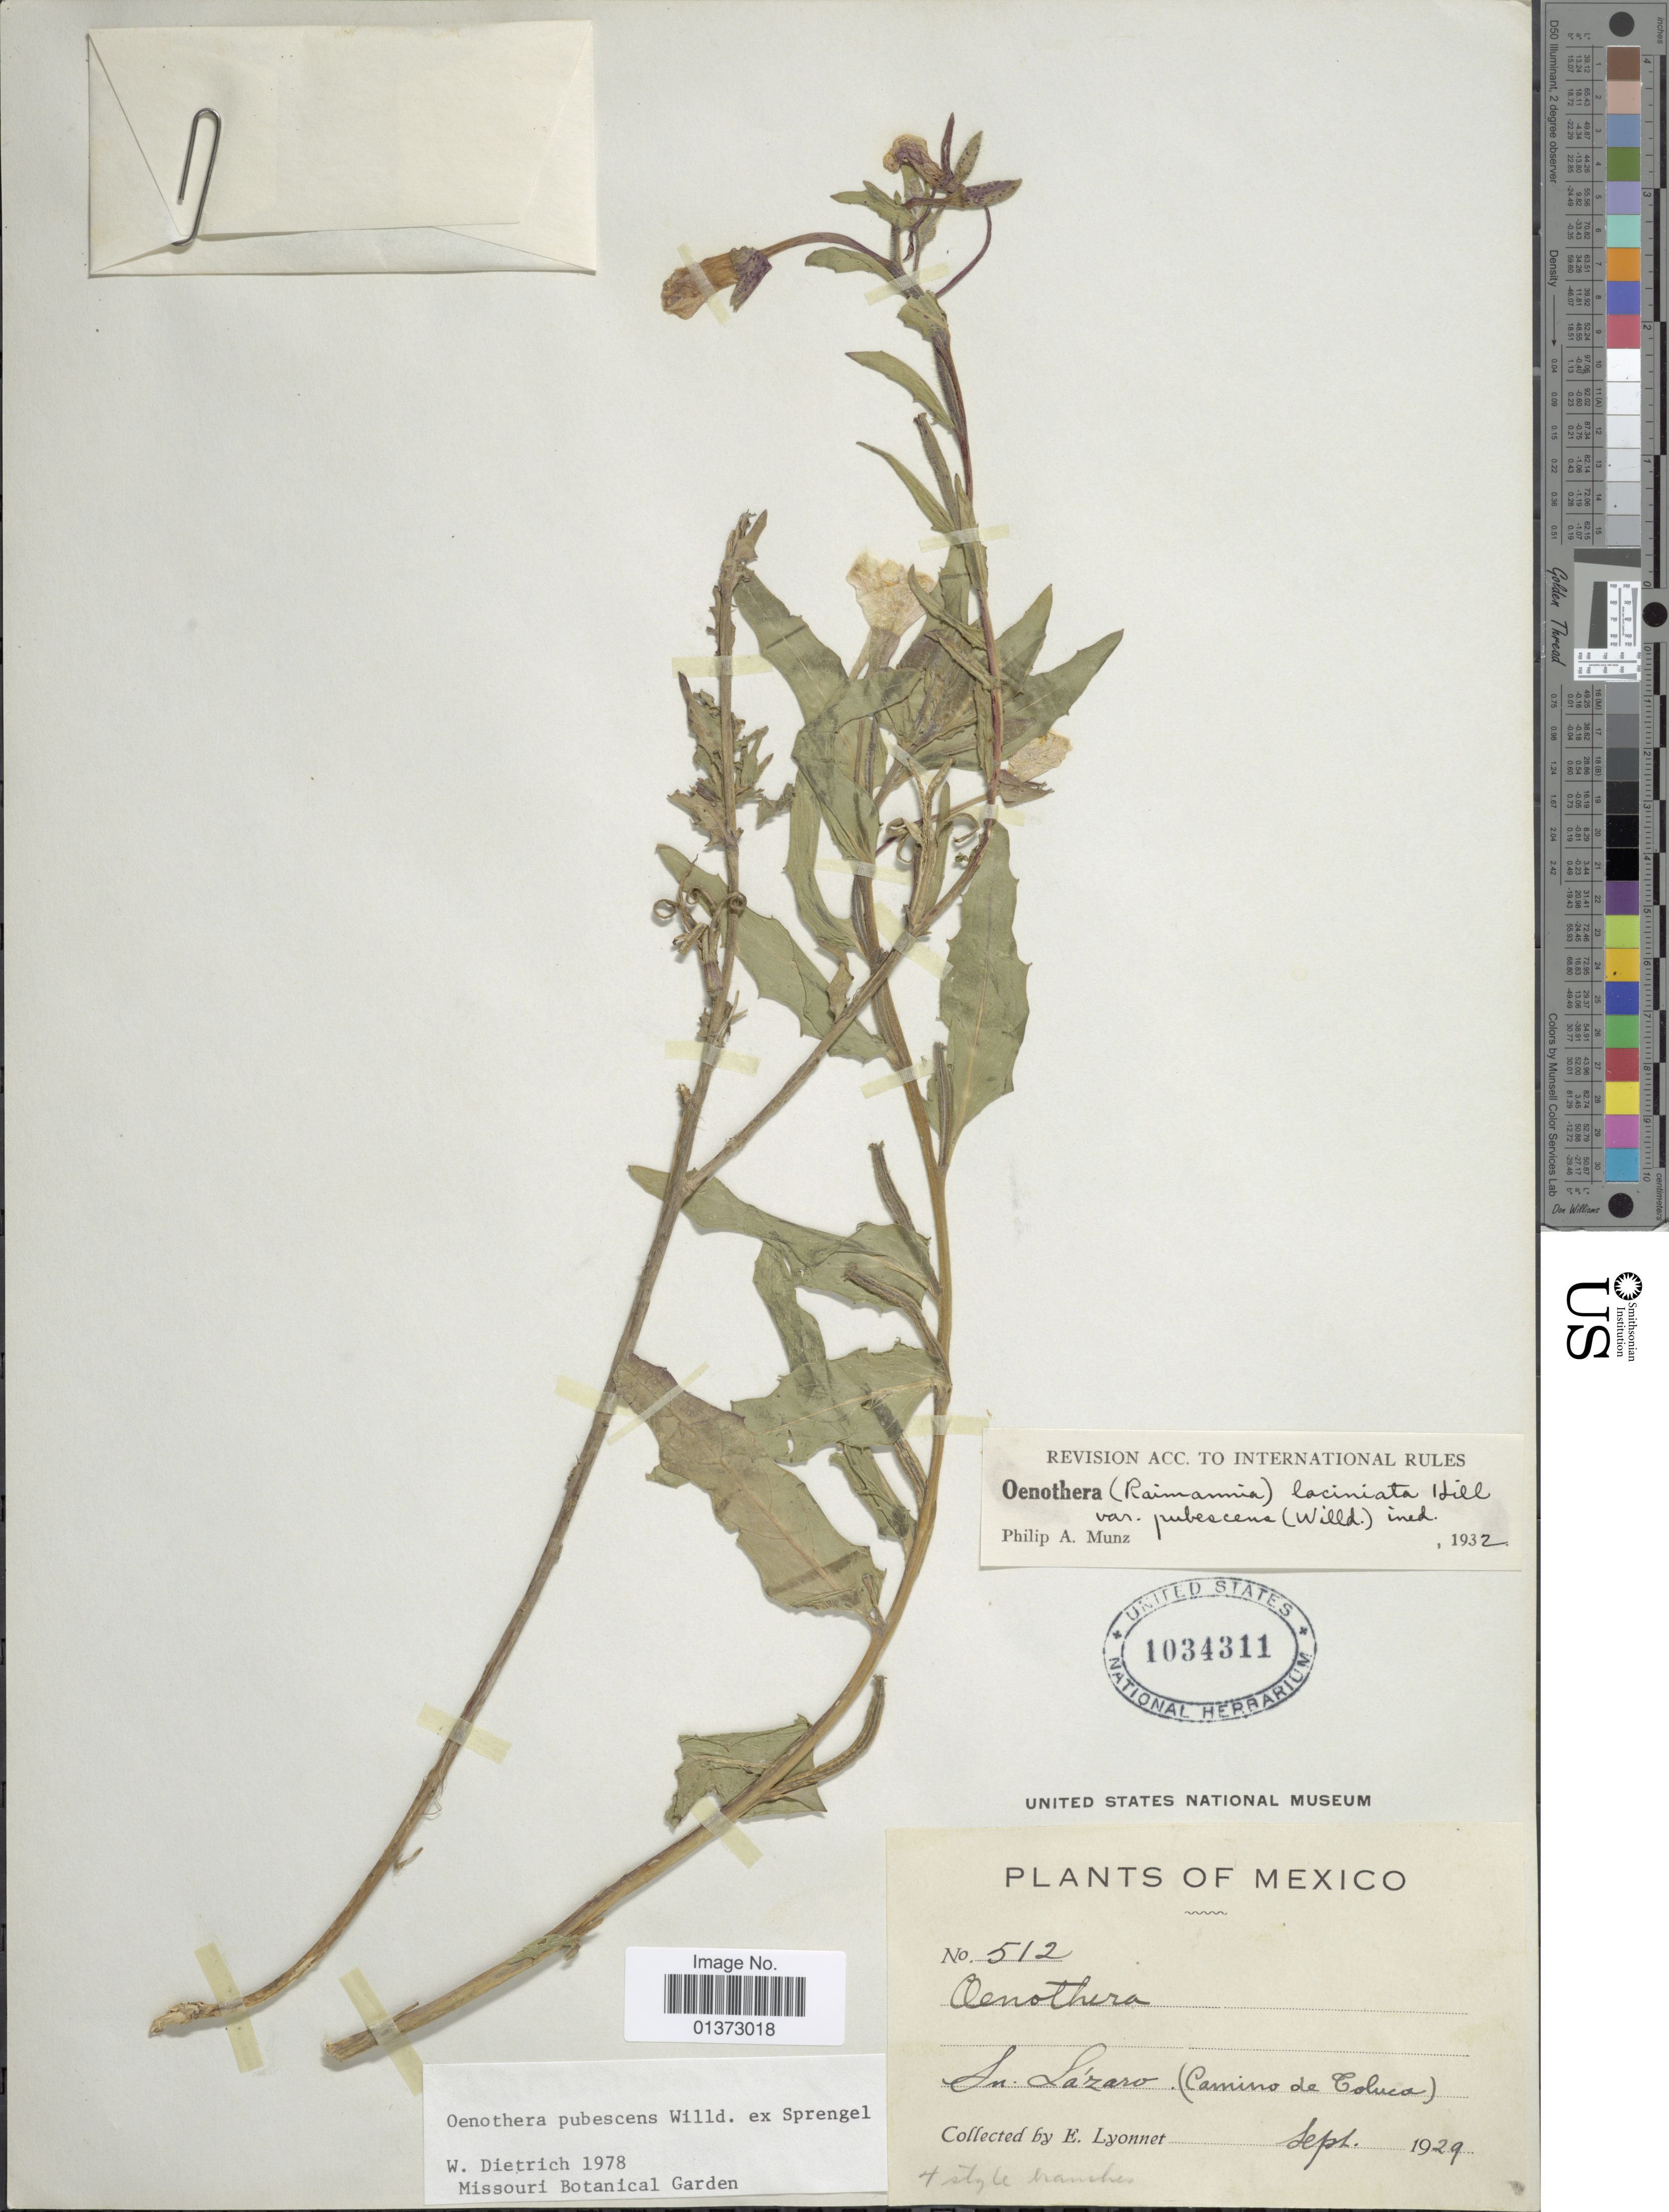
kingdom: Plantae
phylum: Tracheophyta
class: Magnoliopsida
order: Myrtales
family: Onagraceae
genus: Oenothera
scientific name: Oenothera pubescens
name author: Willd. ex Spreng.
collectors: E. Lyonnet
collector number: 512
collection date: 1929-09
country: Mexico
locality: Sn. Lazaro (camino de Toluca)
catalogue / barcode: US 1034311